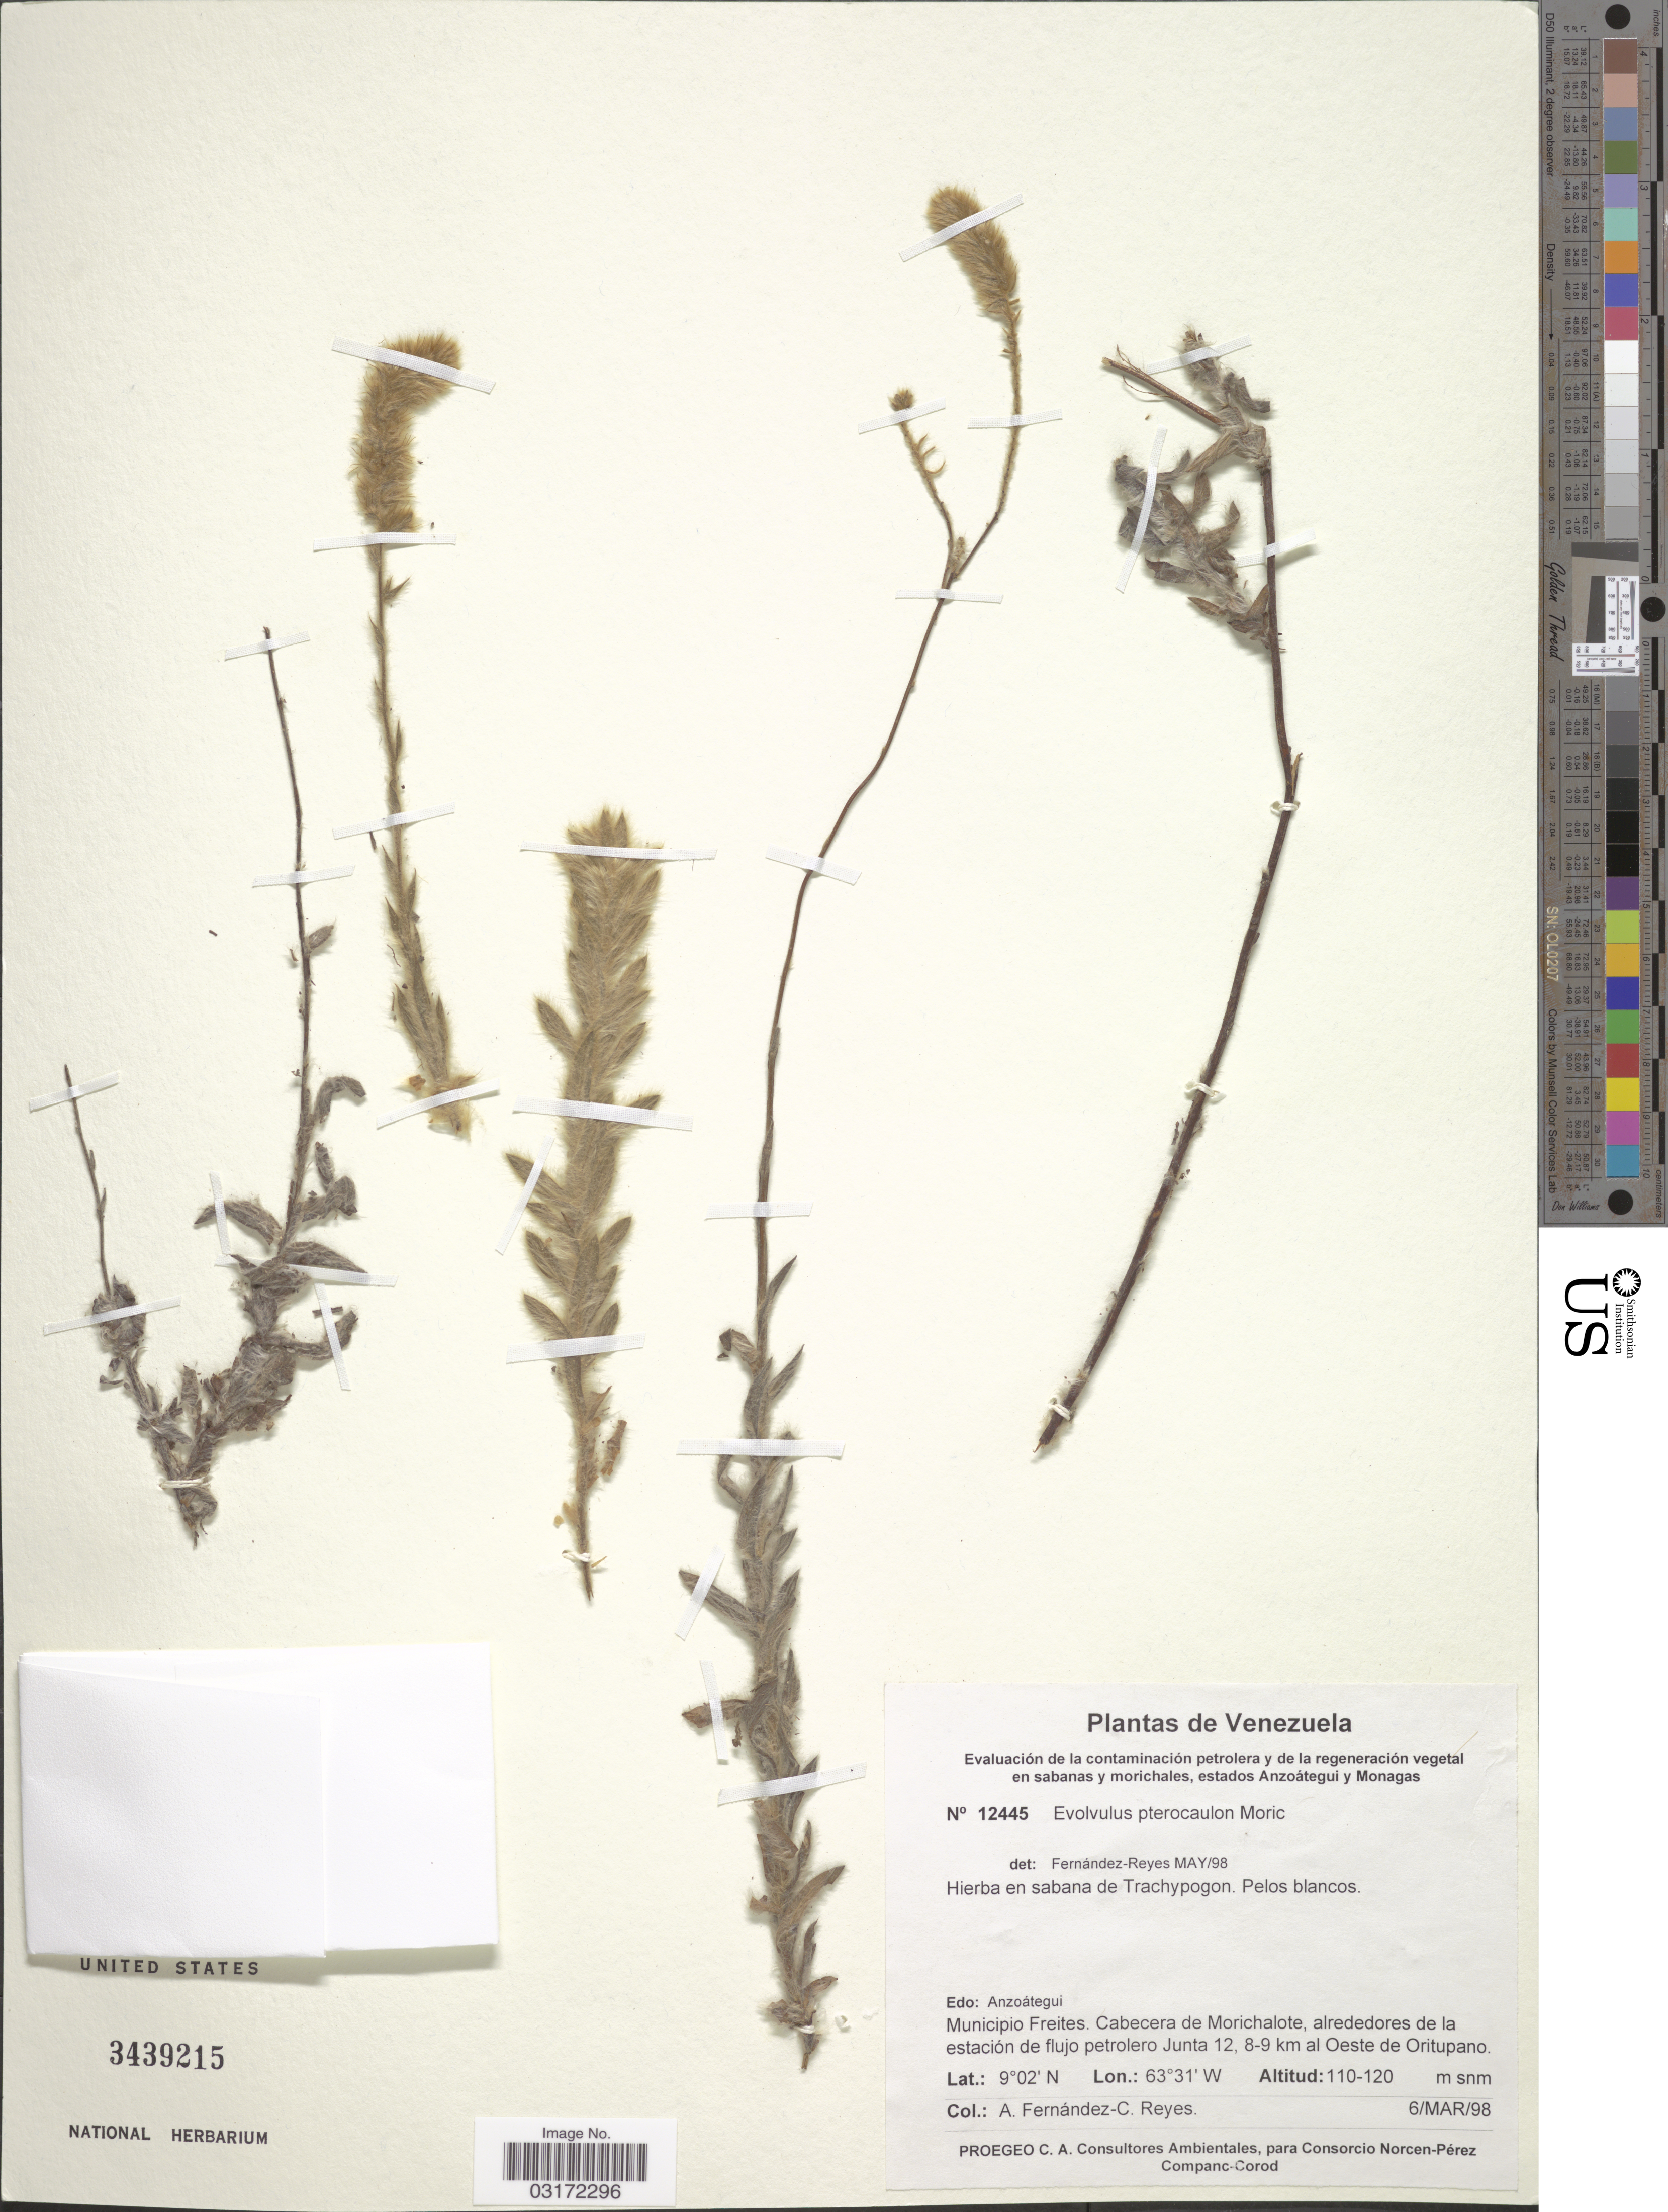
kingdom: Plantae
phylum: Tracheophyta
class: Magnoliopsida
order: Solanales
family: Convolvulaceae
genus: Evolvulus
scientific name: Evolvulus pterocaulon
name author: Moric.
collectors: A. Fernández & C. Reyes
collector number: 12445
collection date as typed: Transcribed d/m/y: 6/3/98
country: Venezuela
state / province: Anzoategui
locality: Municipio Freites. Cabeceras de Morichalote, alrededores de la estación de flujo petrolero Junta 12, 8-9 km al Oeste de Oritupano.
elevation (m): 110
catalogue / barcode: US 3439215